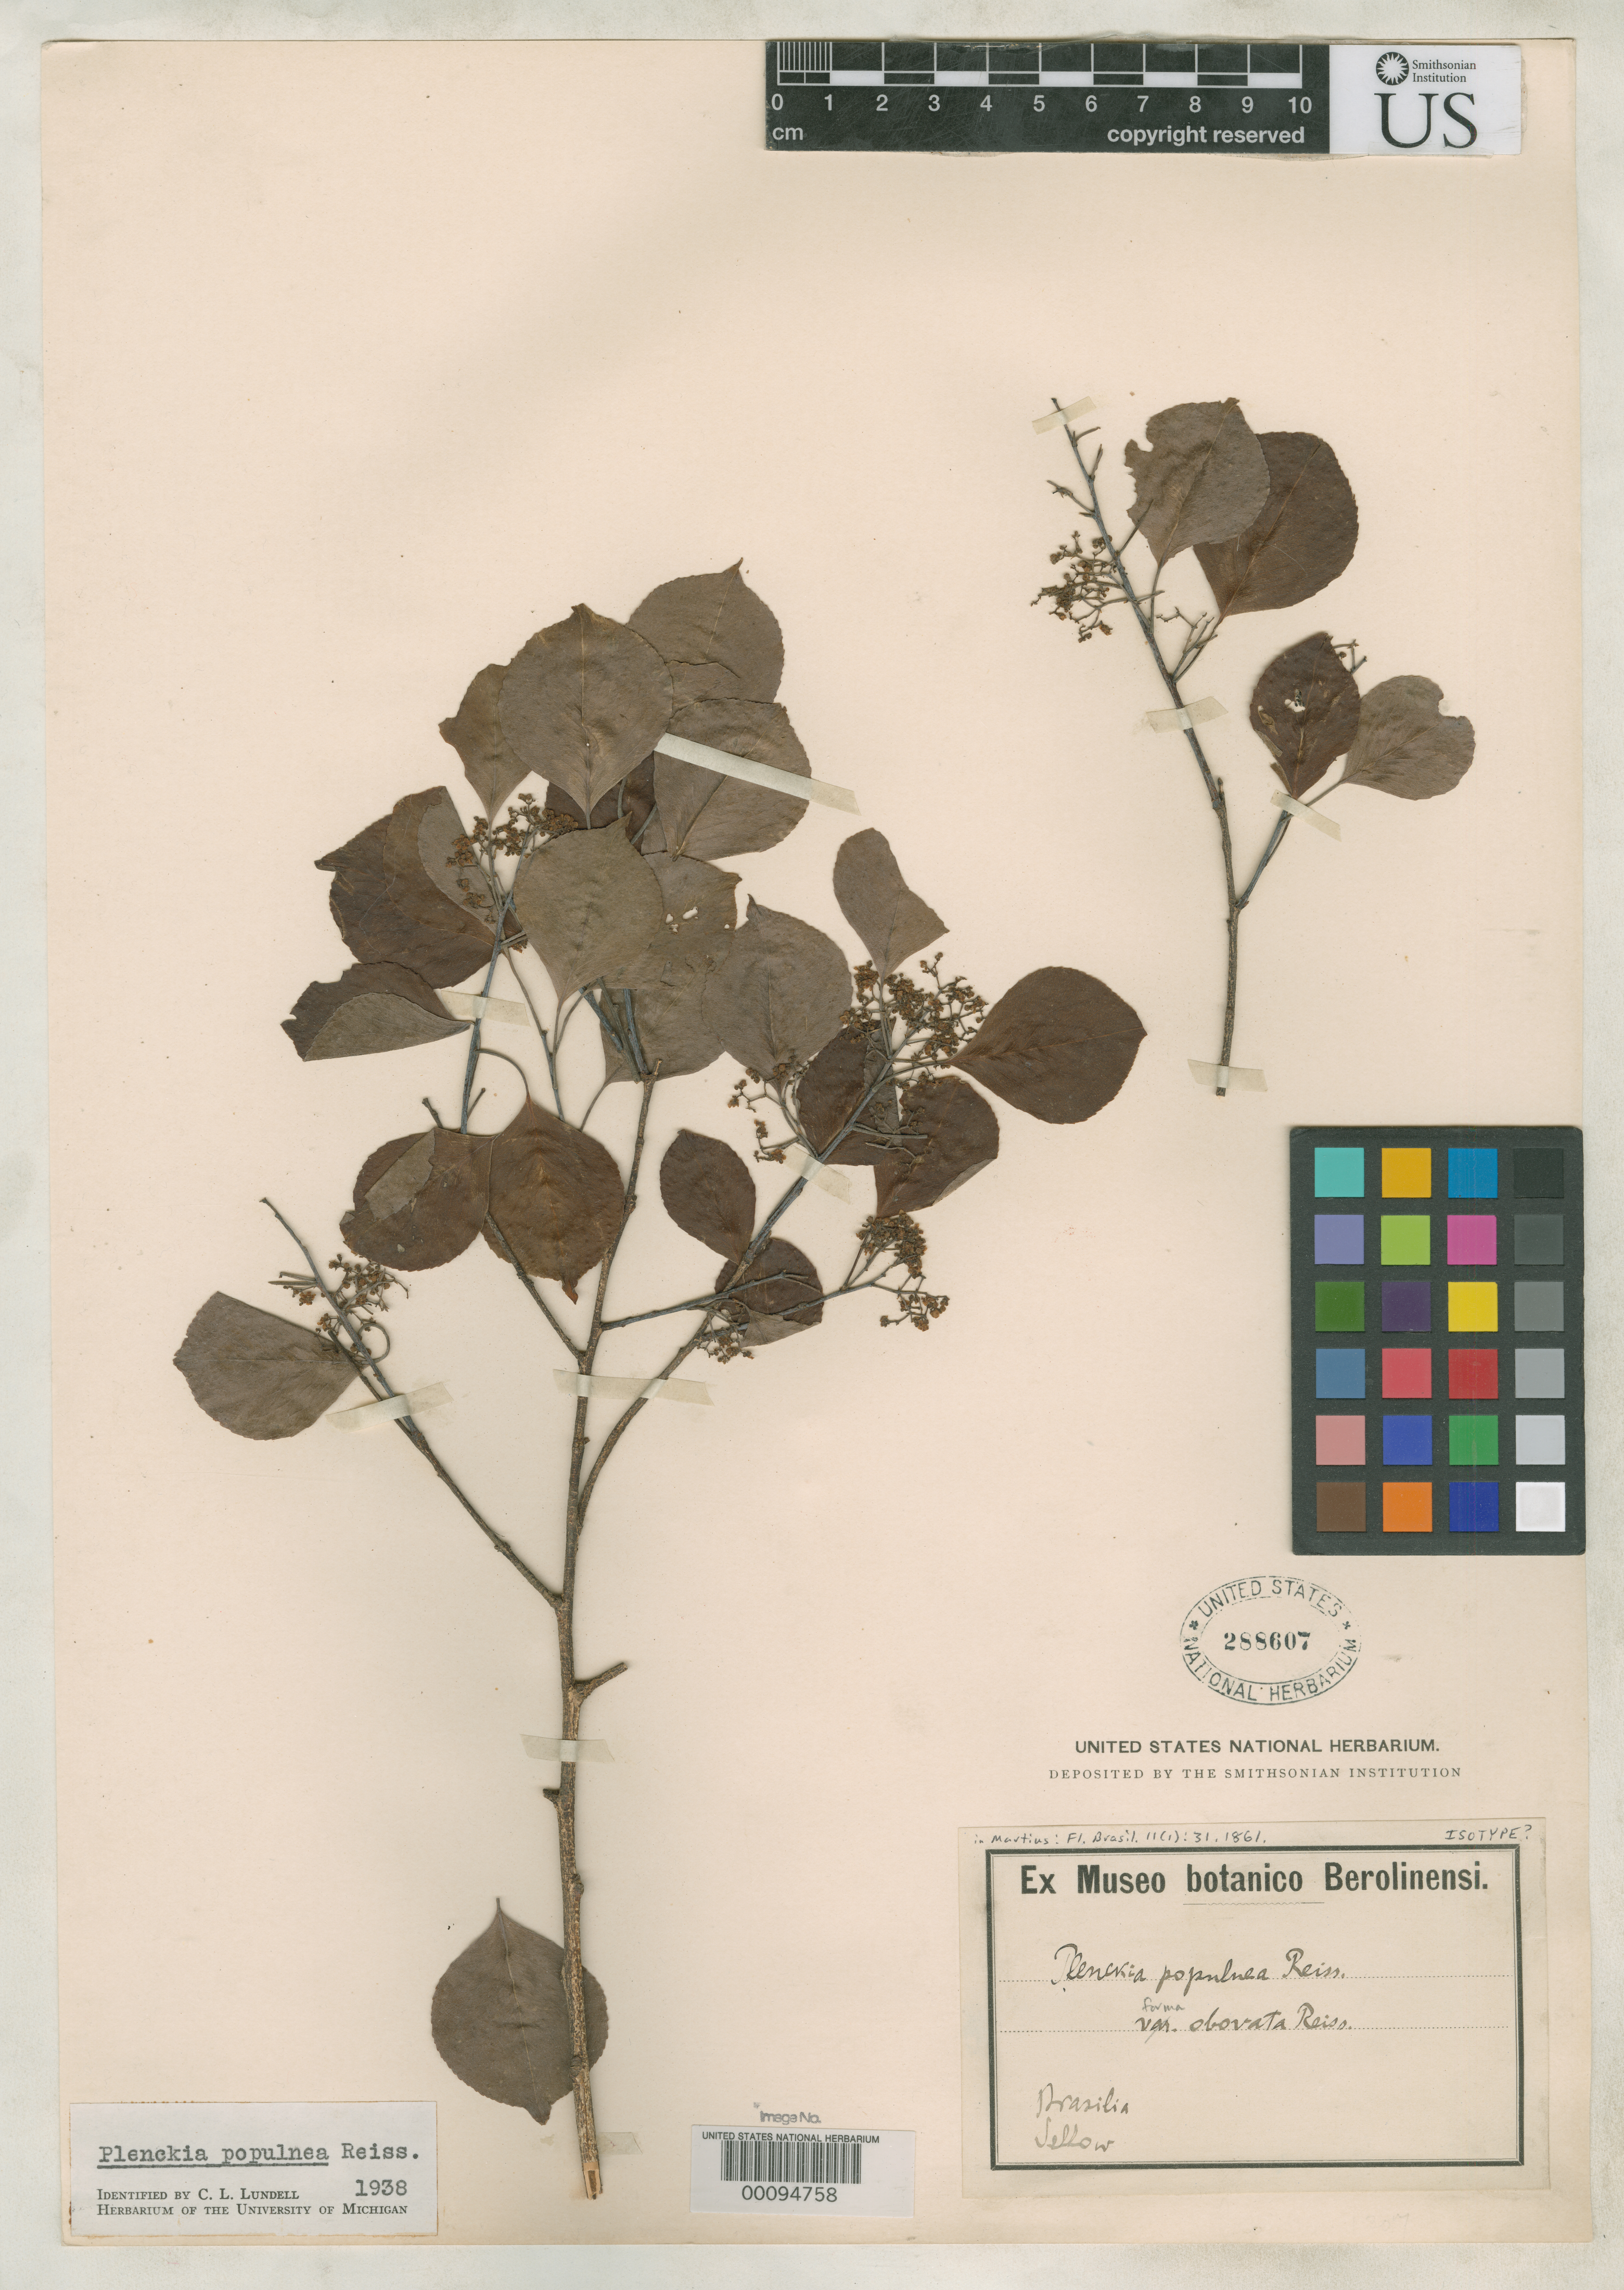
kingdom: Plantae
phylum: Tracheophyta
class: Magnoliopsida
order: Celastrales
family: Celastraceae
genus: Plenckia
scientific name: Plenckia populnea f. obovata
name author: Reissek in Mart.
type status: Isotype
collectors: F. Sellow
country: Brazil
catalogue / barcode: US 288607